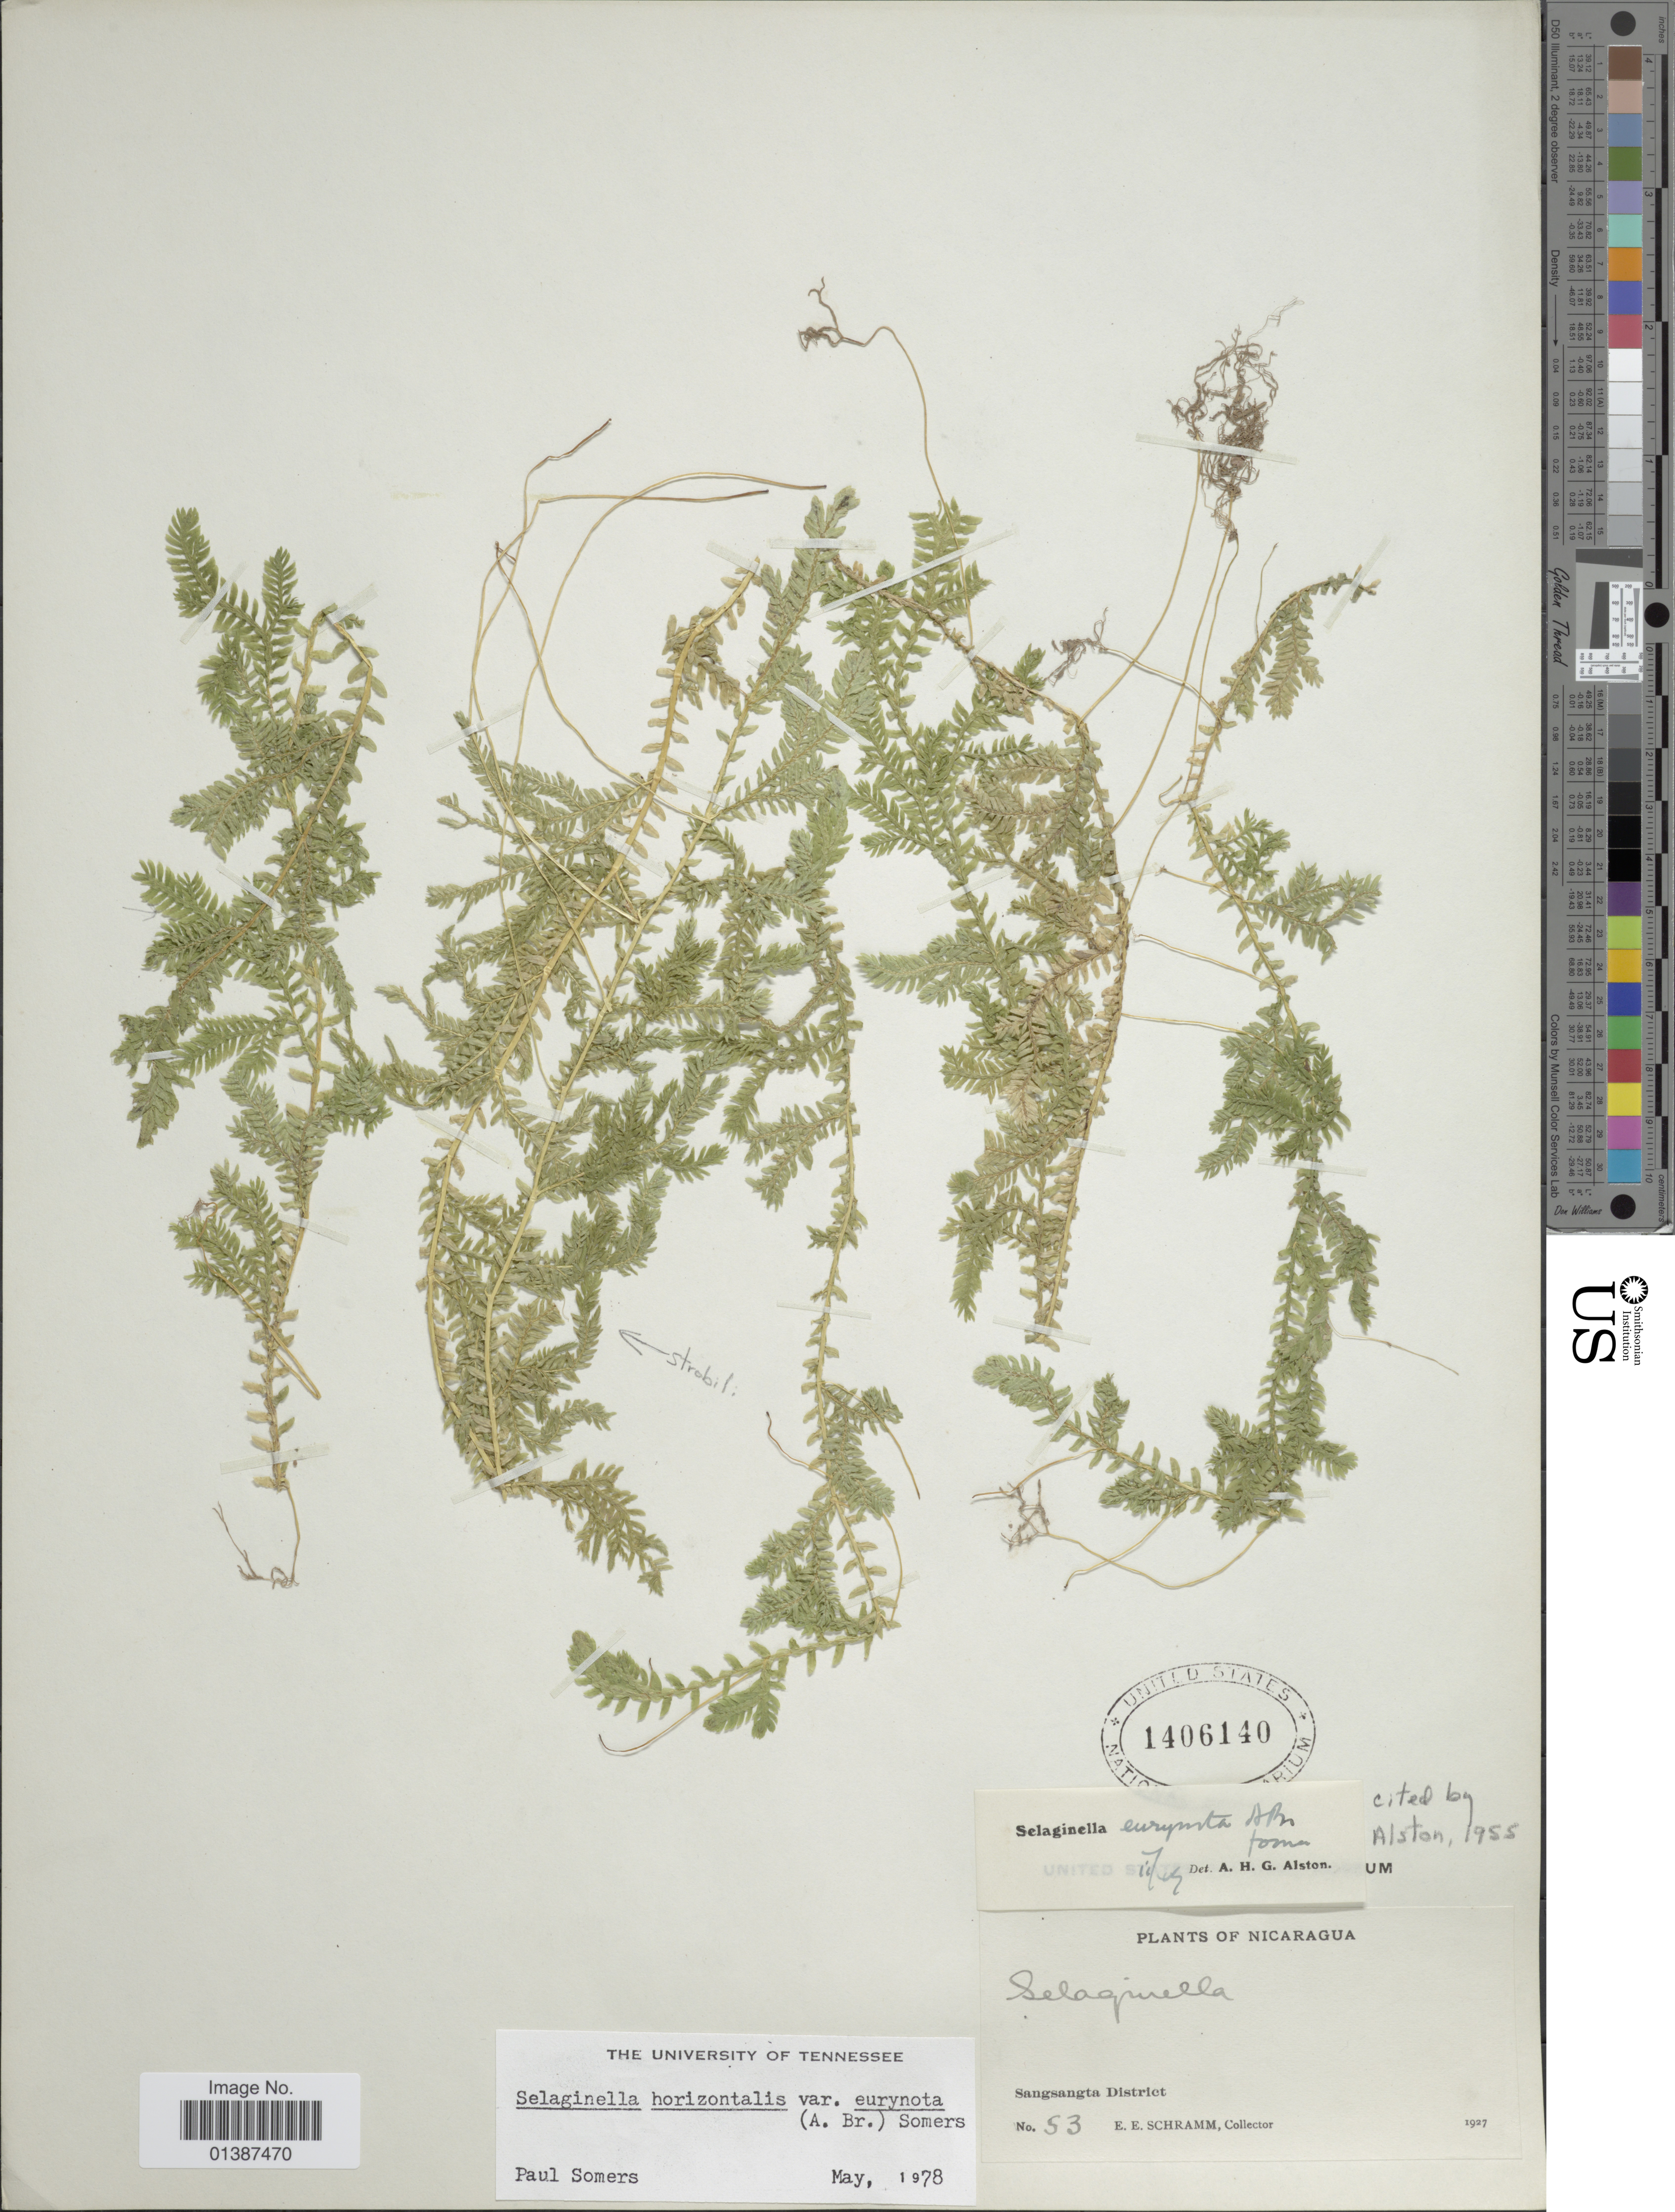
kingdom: Plantae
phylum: Tracheophyta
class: Lycopodiopsida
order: Selaginellales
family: Selaginellaceae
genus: Selaginella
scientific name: Selaginella eurynota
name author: A. Braun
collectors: E. Schramm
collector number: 53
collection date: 1927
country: Nicaragua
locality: Sansangsta District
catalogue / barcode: US 1406140